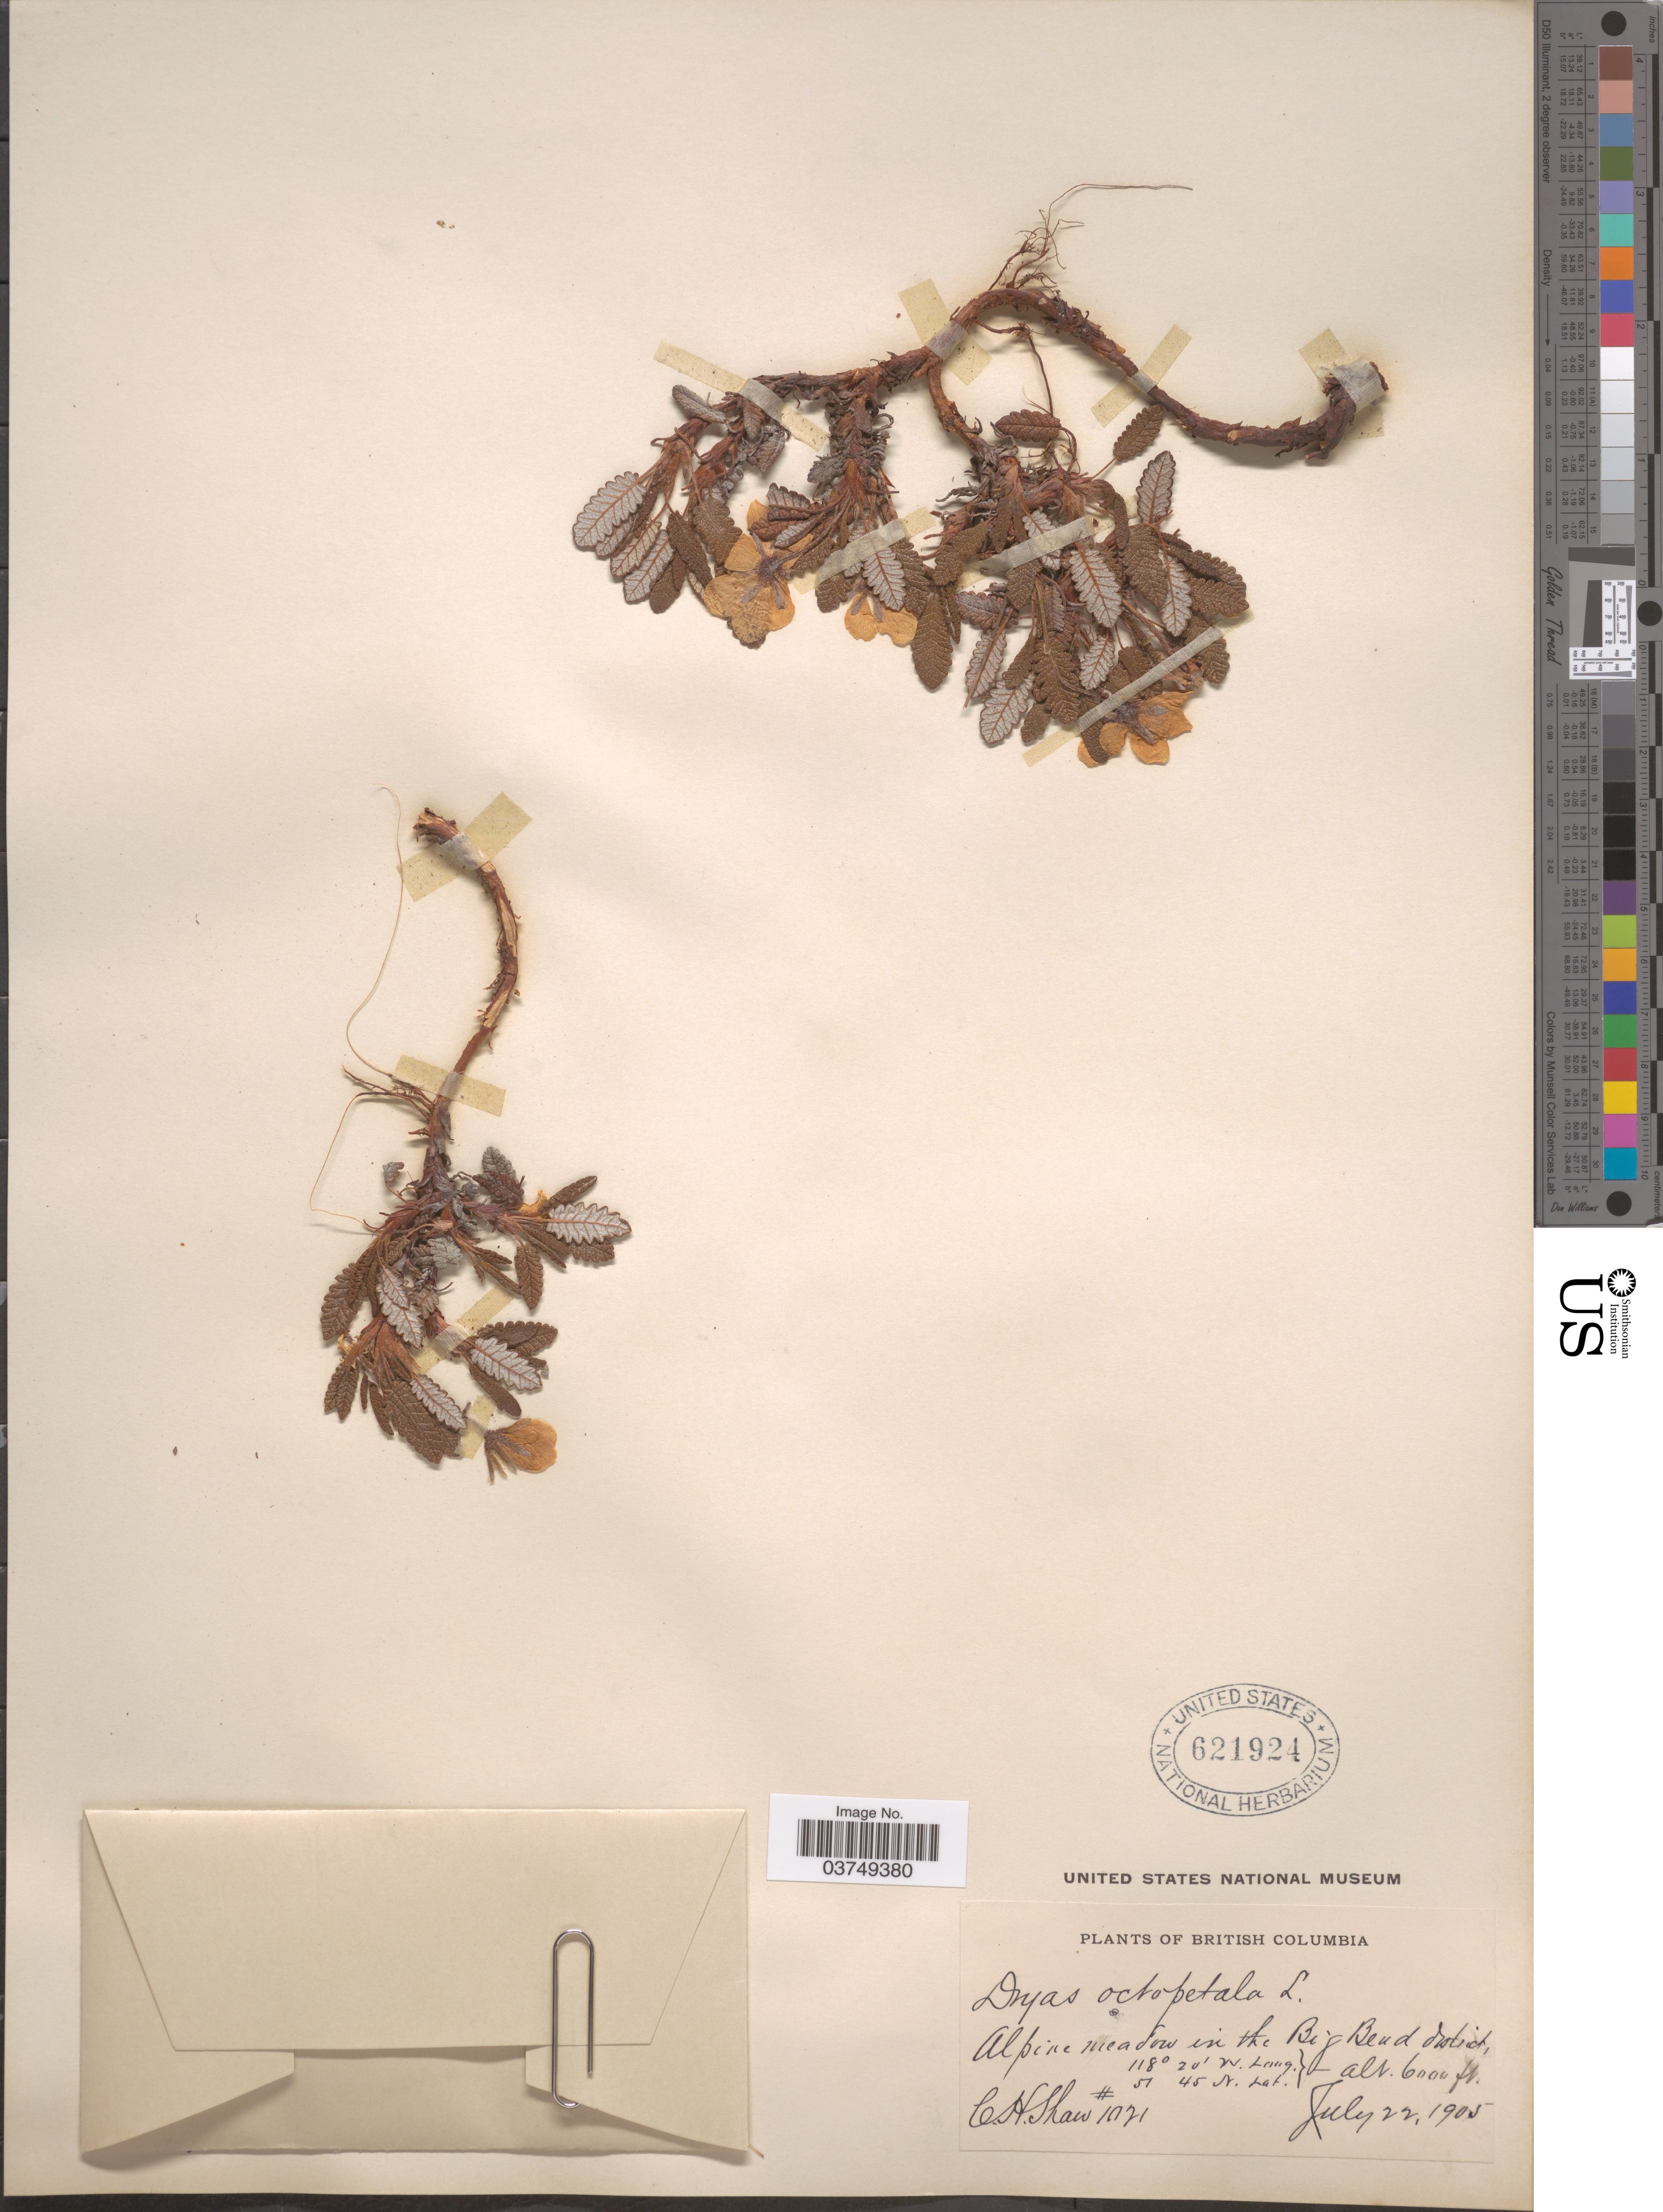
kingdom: Plantae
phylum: Tracheophyta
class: Magnoliopsida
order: Rosales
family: Rosaceae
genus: Dryas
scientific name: Dryas hookeriana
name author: Juz.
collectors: C. H. Shaw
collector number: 1021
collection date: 1905-07-22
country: Canada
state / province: British Columbia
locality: In the Big Bend District.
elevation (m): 1829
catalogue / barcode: US 621924